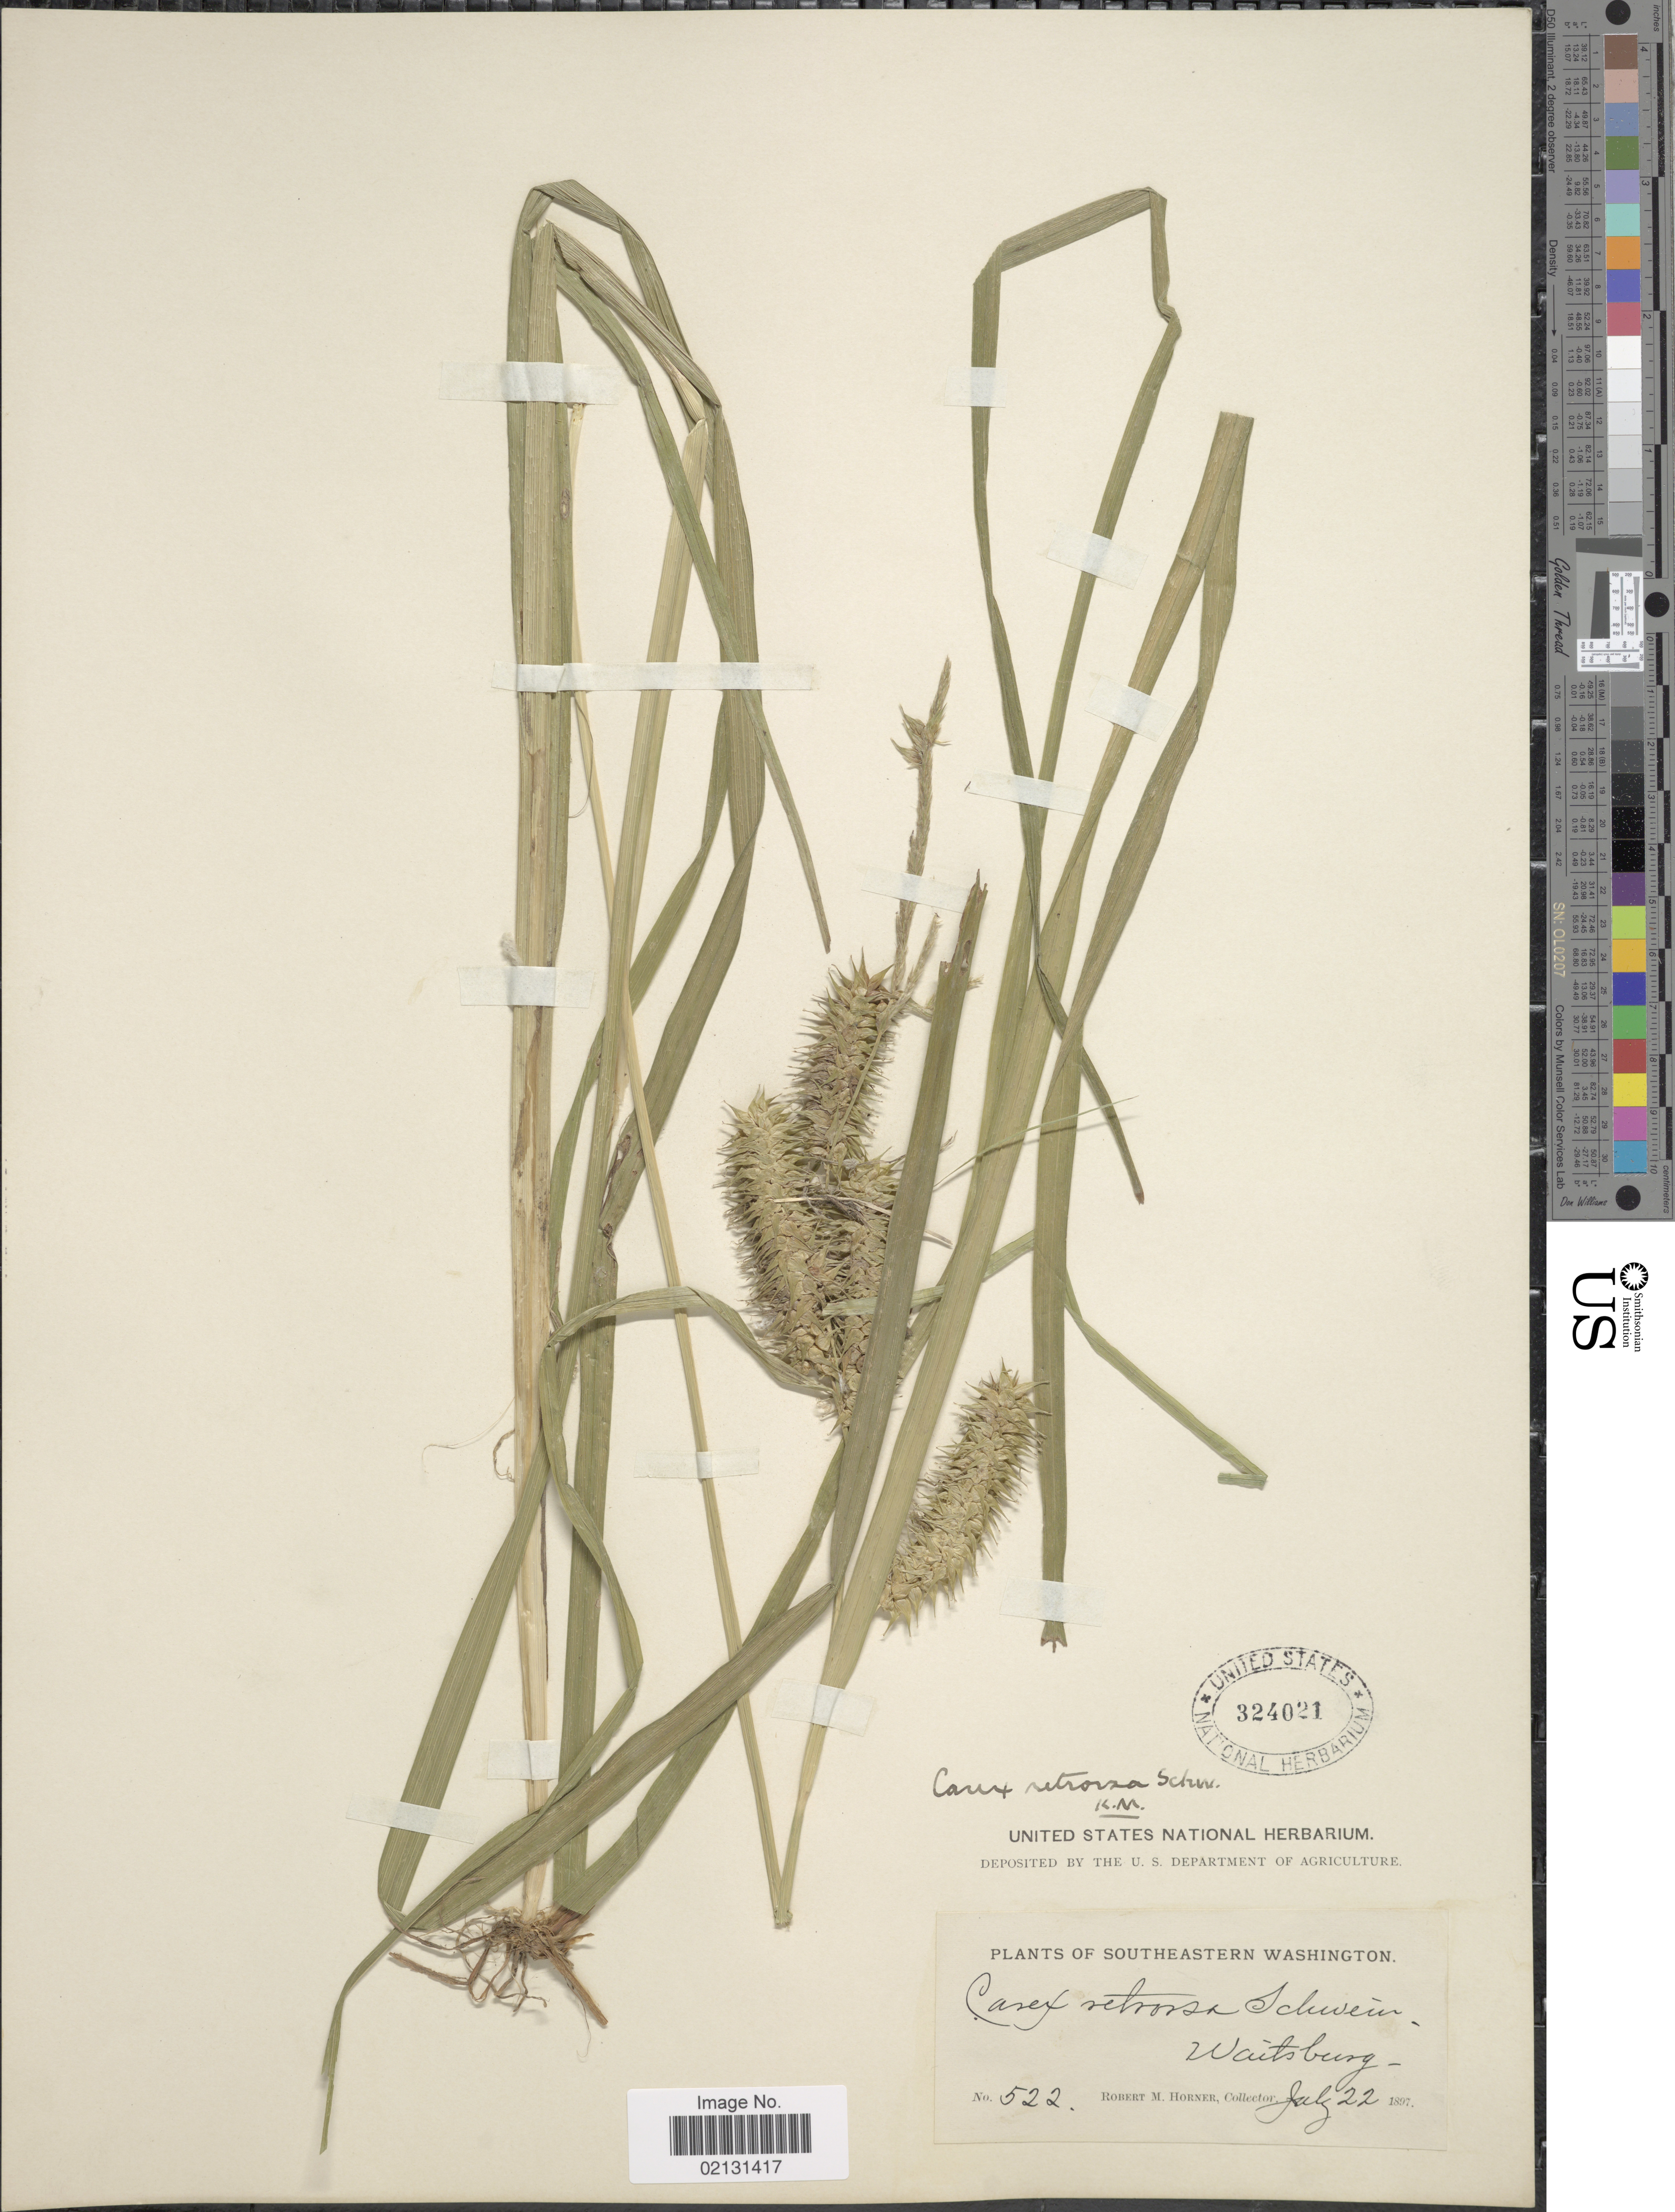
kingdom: Plantae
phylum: Tracheophyta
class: Liliopsida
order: Poales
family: Cyperaceae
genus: Carex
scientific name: Carex retrorsa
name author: Schwein.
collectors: R. Horner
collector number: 522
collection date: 1897-07-22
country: United States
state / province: Washington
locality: Southeastern Washington, Waitsburg.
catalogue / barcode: US 324021